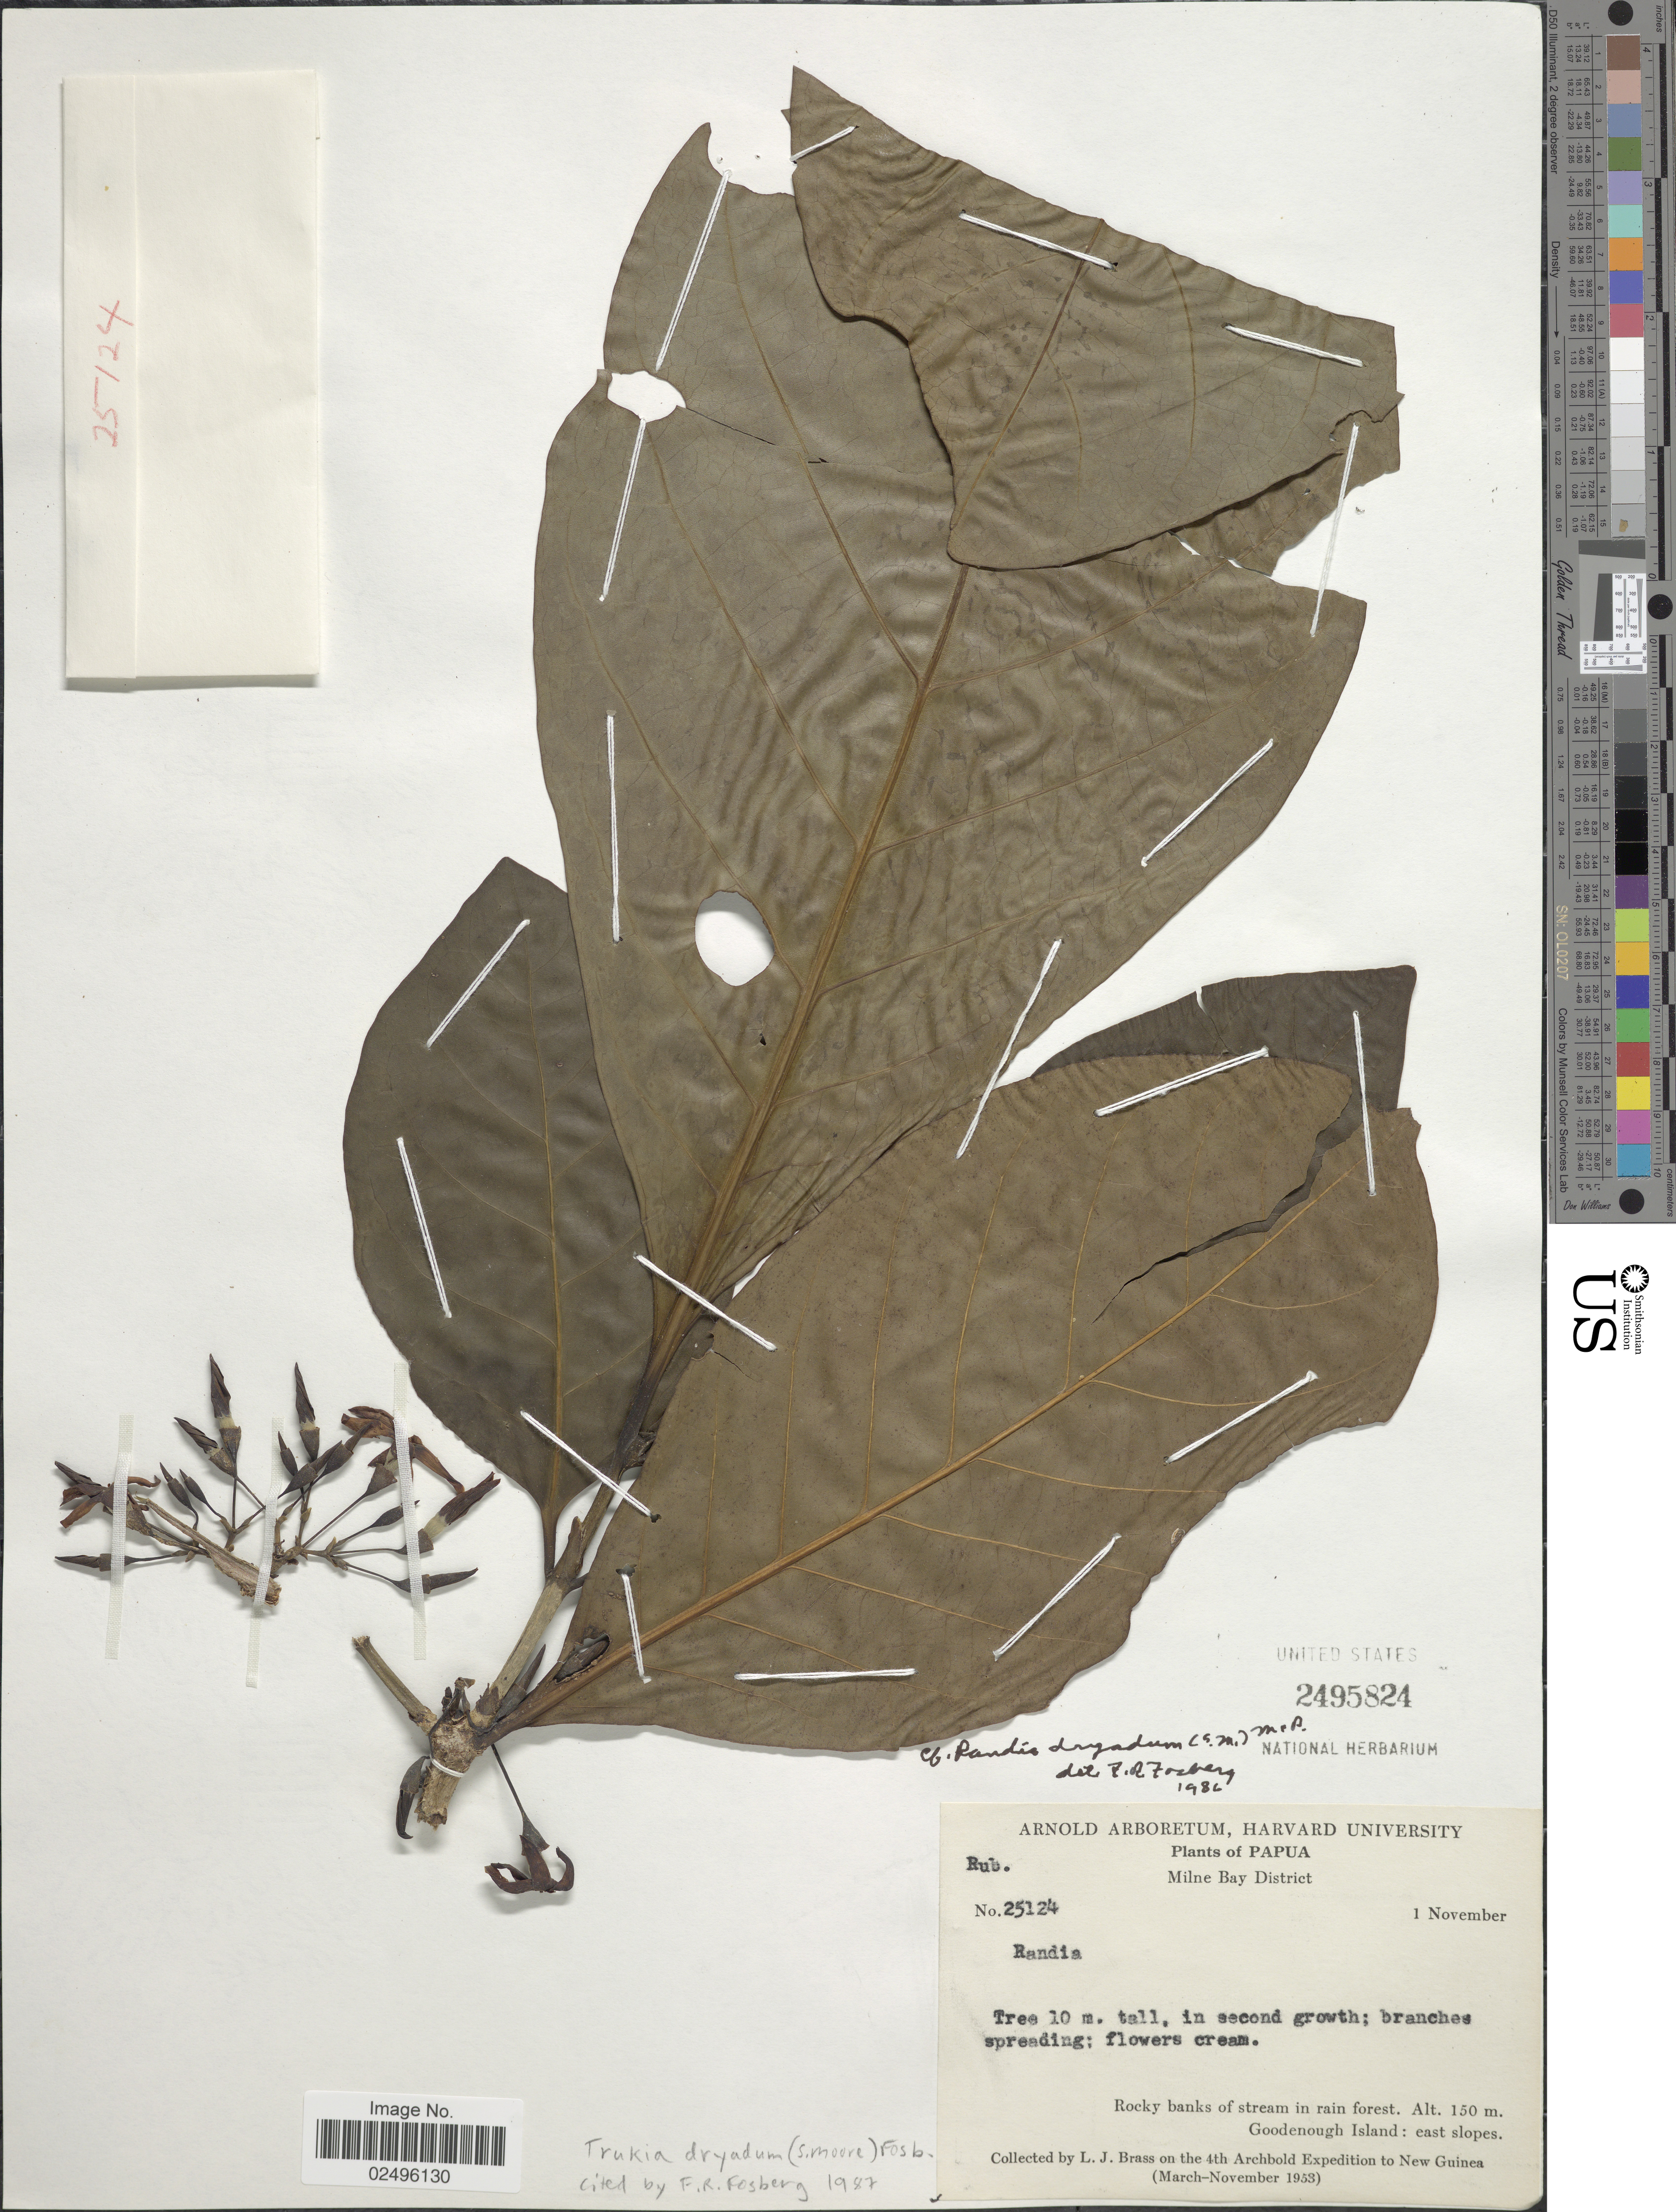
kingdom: Plantae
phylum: Tracheophyta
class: Magnoliopsida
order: Gentianales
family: Rubiaceae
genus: Trukia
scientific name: Trukia dryadum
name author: (S. Moore) Fosberg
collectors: L. J. Brass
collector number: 25124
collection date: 1953-11-01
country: Papua New Guinea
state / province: Milne Bay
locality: Milne Bay District, Rocky banks of stream in rain forest. Goodenough Island: east slopes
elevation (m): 150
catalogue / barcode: US 2495824